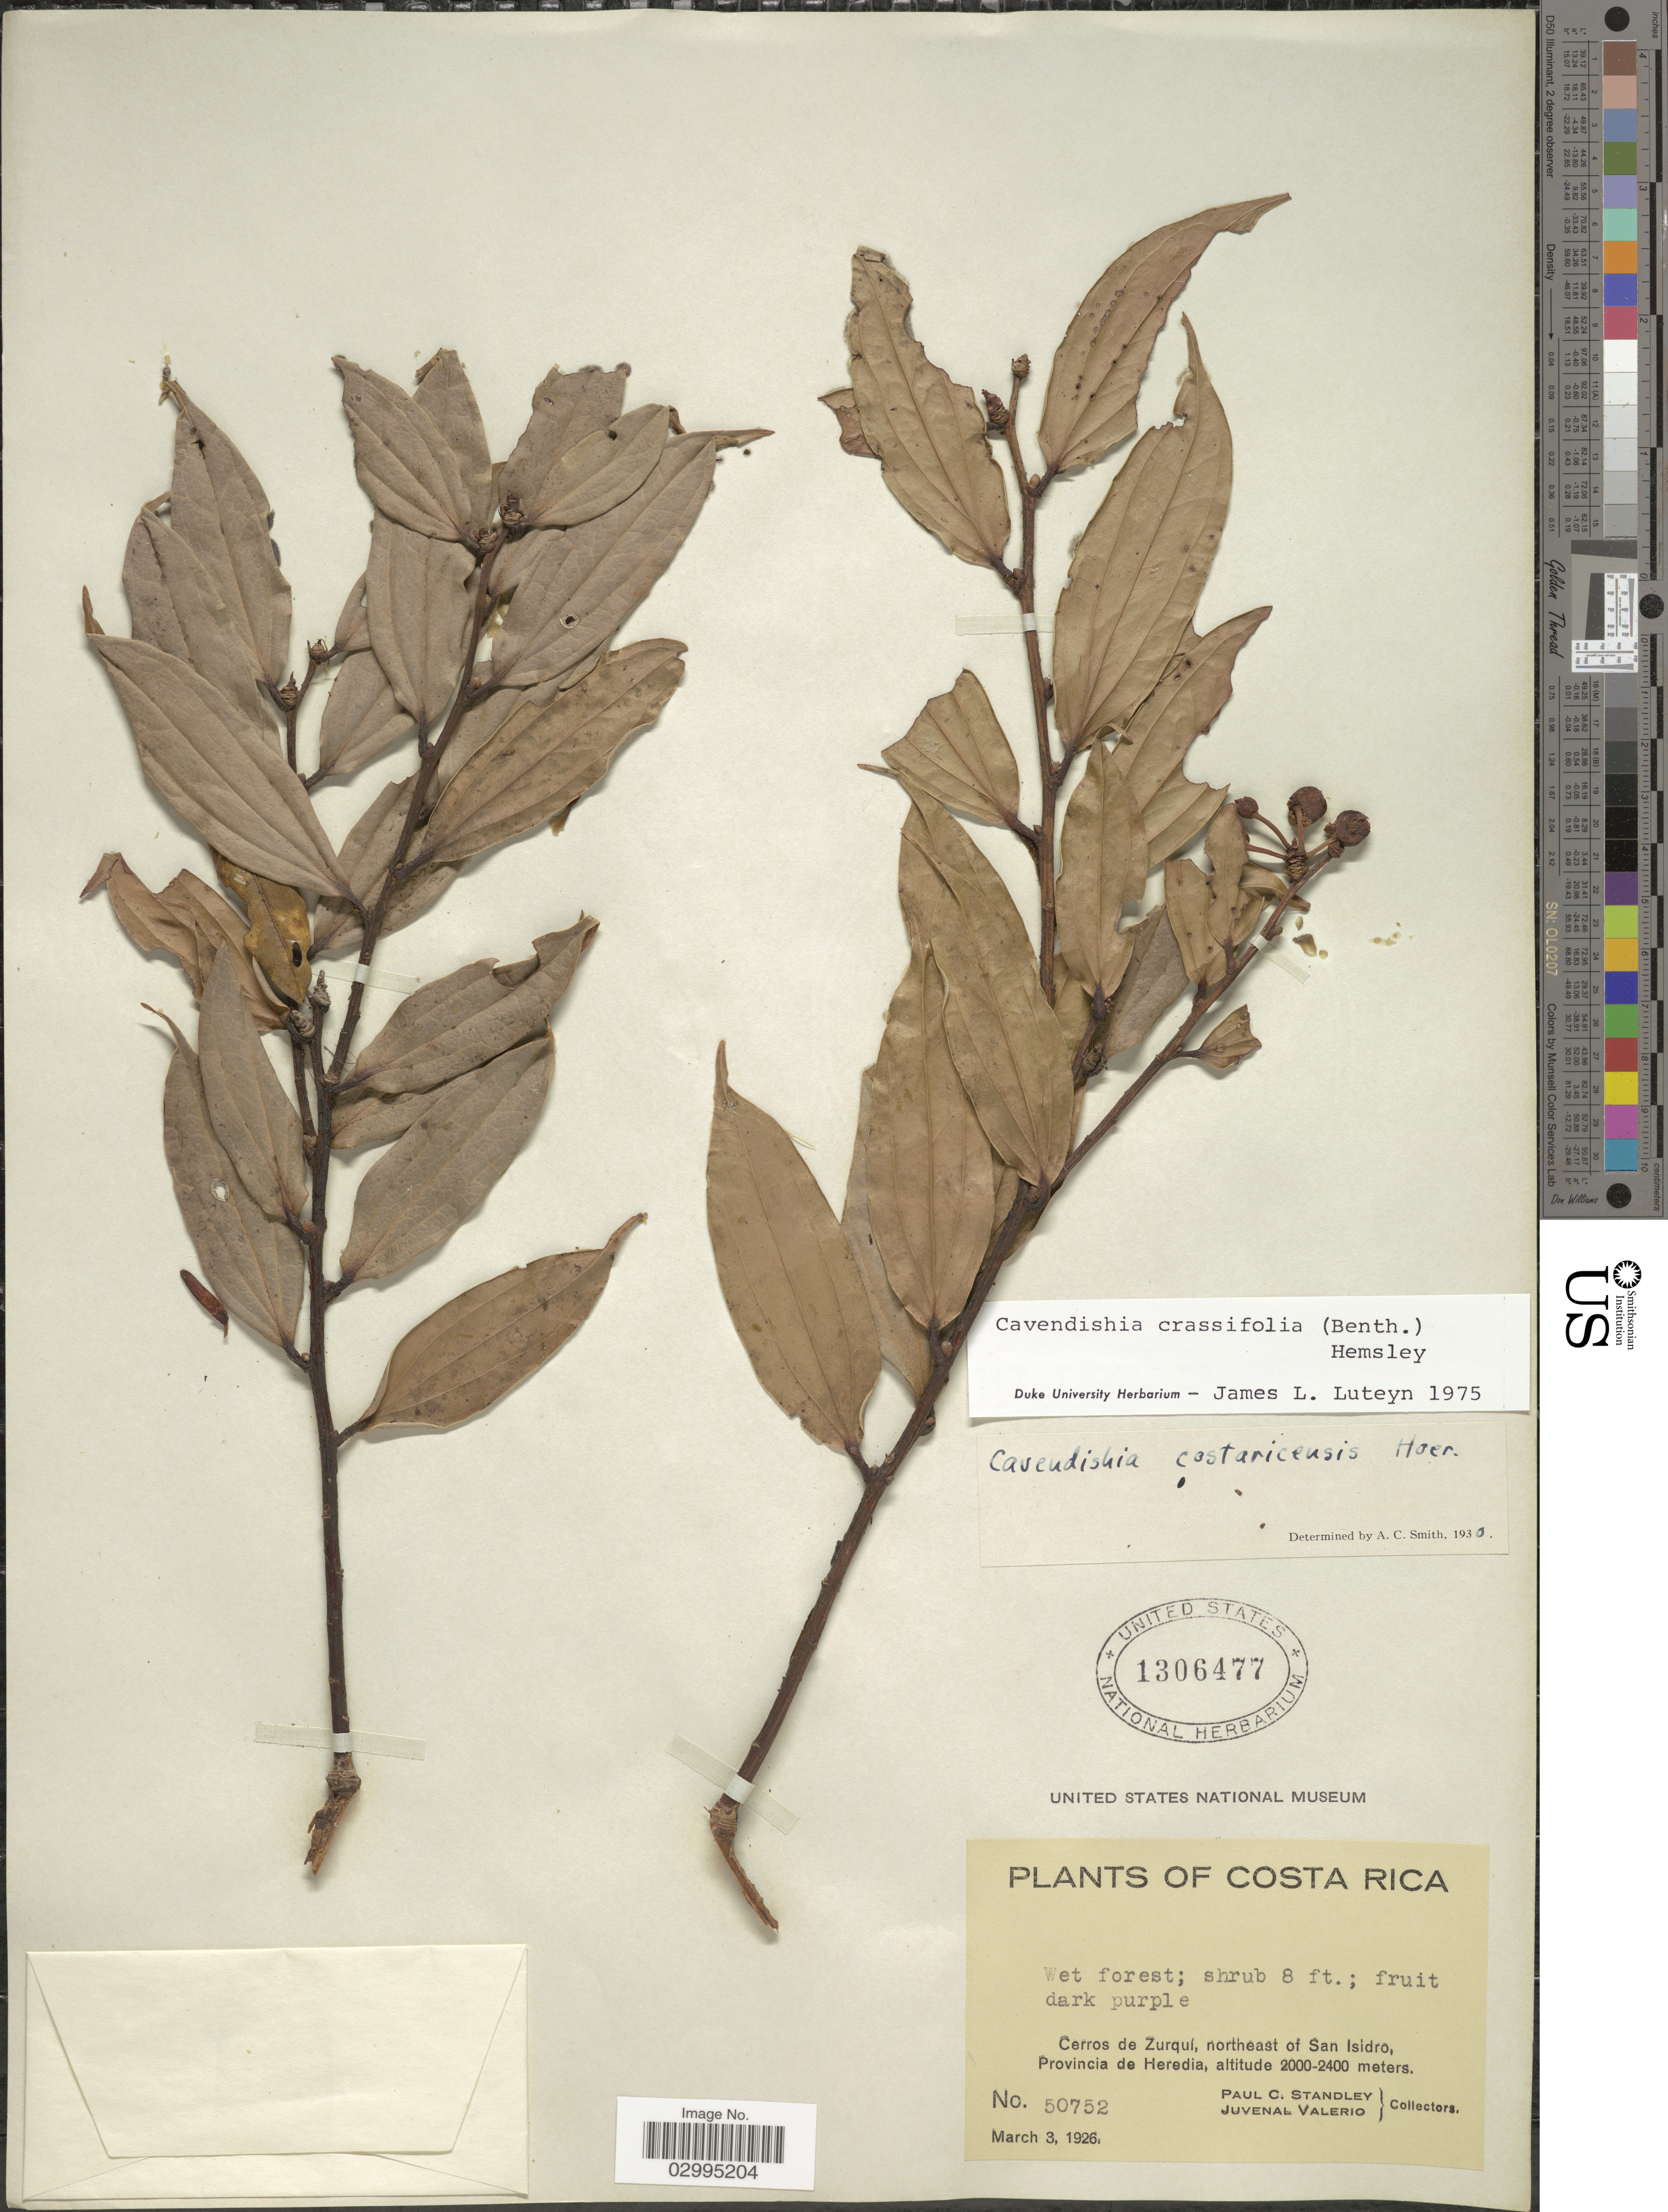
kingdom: Plantae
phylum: Tracheophyta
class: Magnoliopsida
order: Ericales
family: Ericaceae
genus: Cavendishia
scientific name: Cavendishia crassifolia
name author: (Benth.) Hemsl.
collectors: P. C. Standley & J. Valerio R.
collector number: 50752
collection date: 1926-03-03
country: Costa Rica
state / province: Heredia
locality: Cerros de Zurquí, northeast of San Isidro, Provincia de Heredia.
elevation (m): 2000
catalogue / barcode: US 1306477